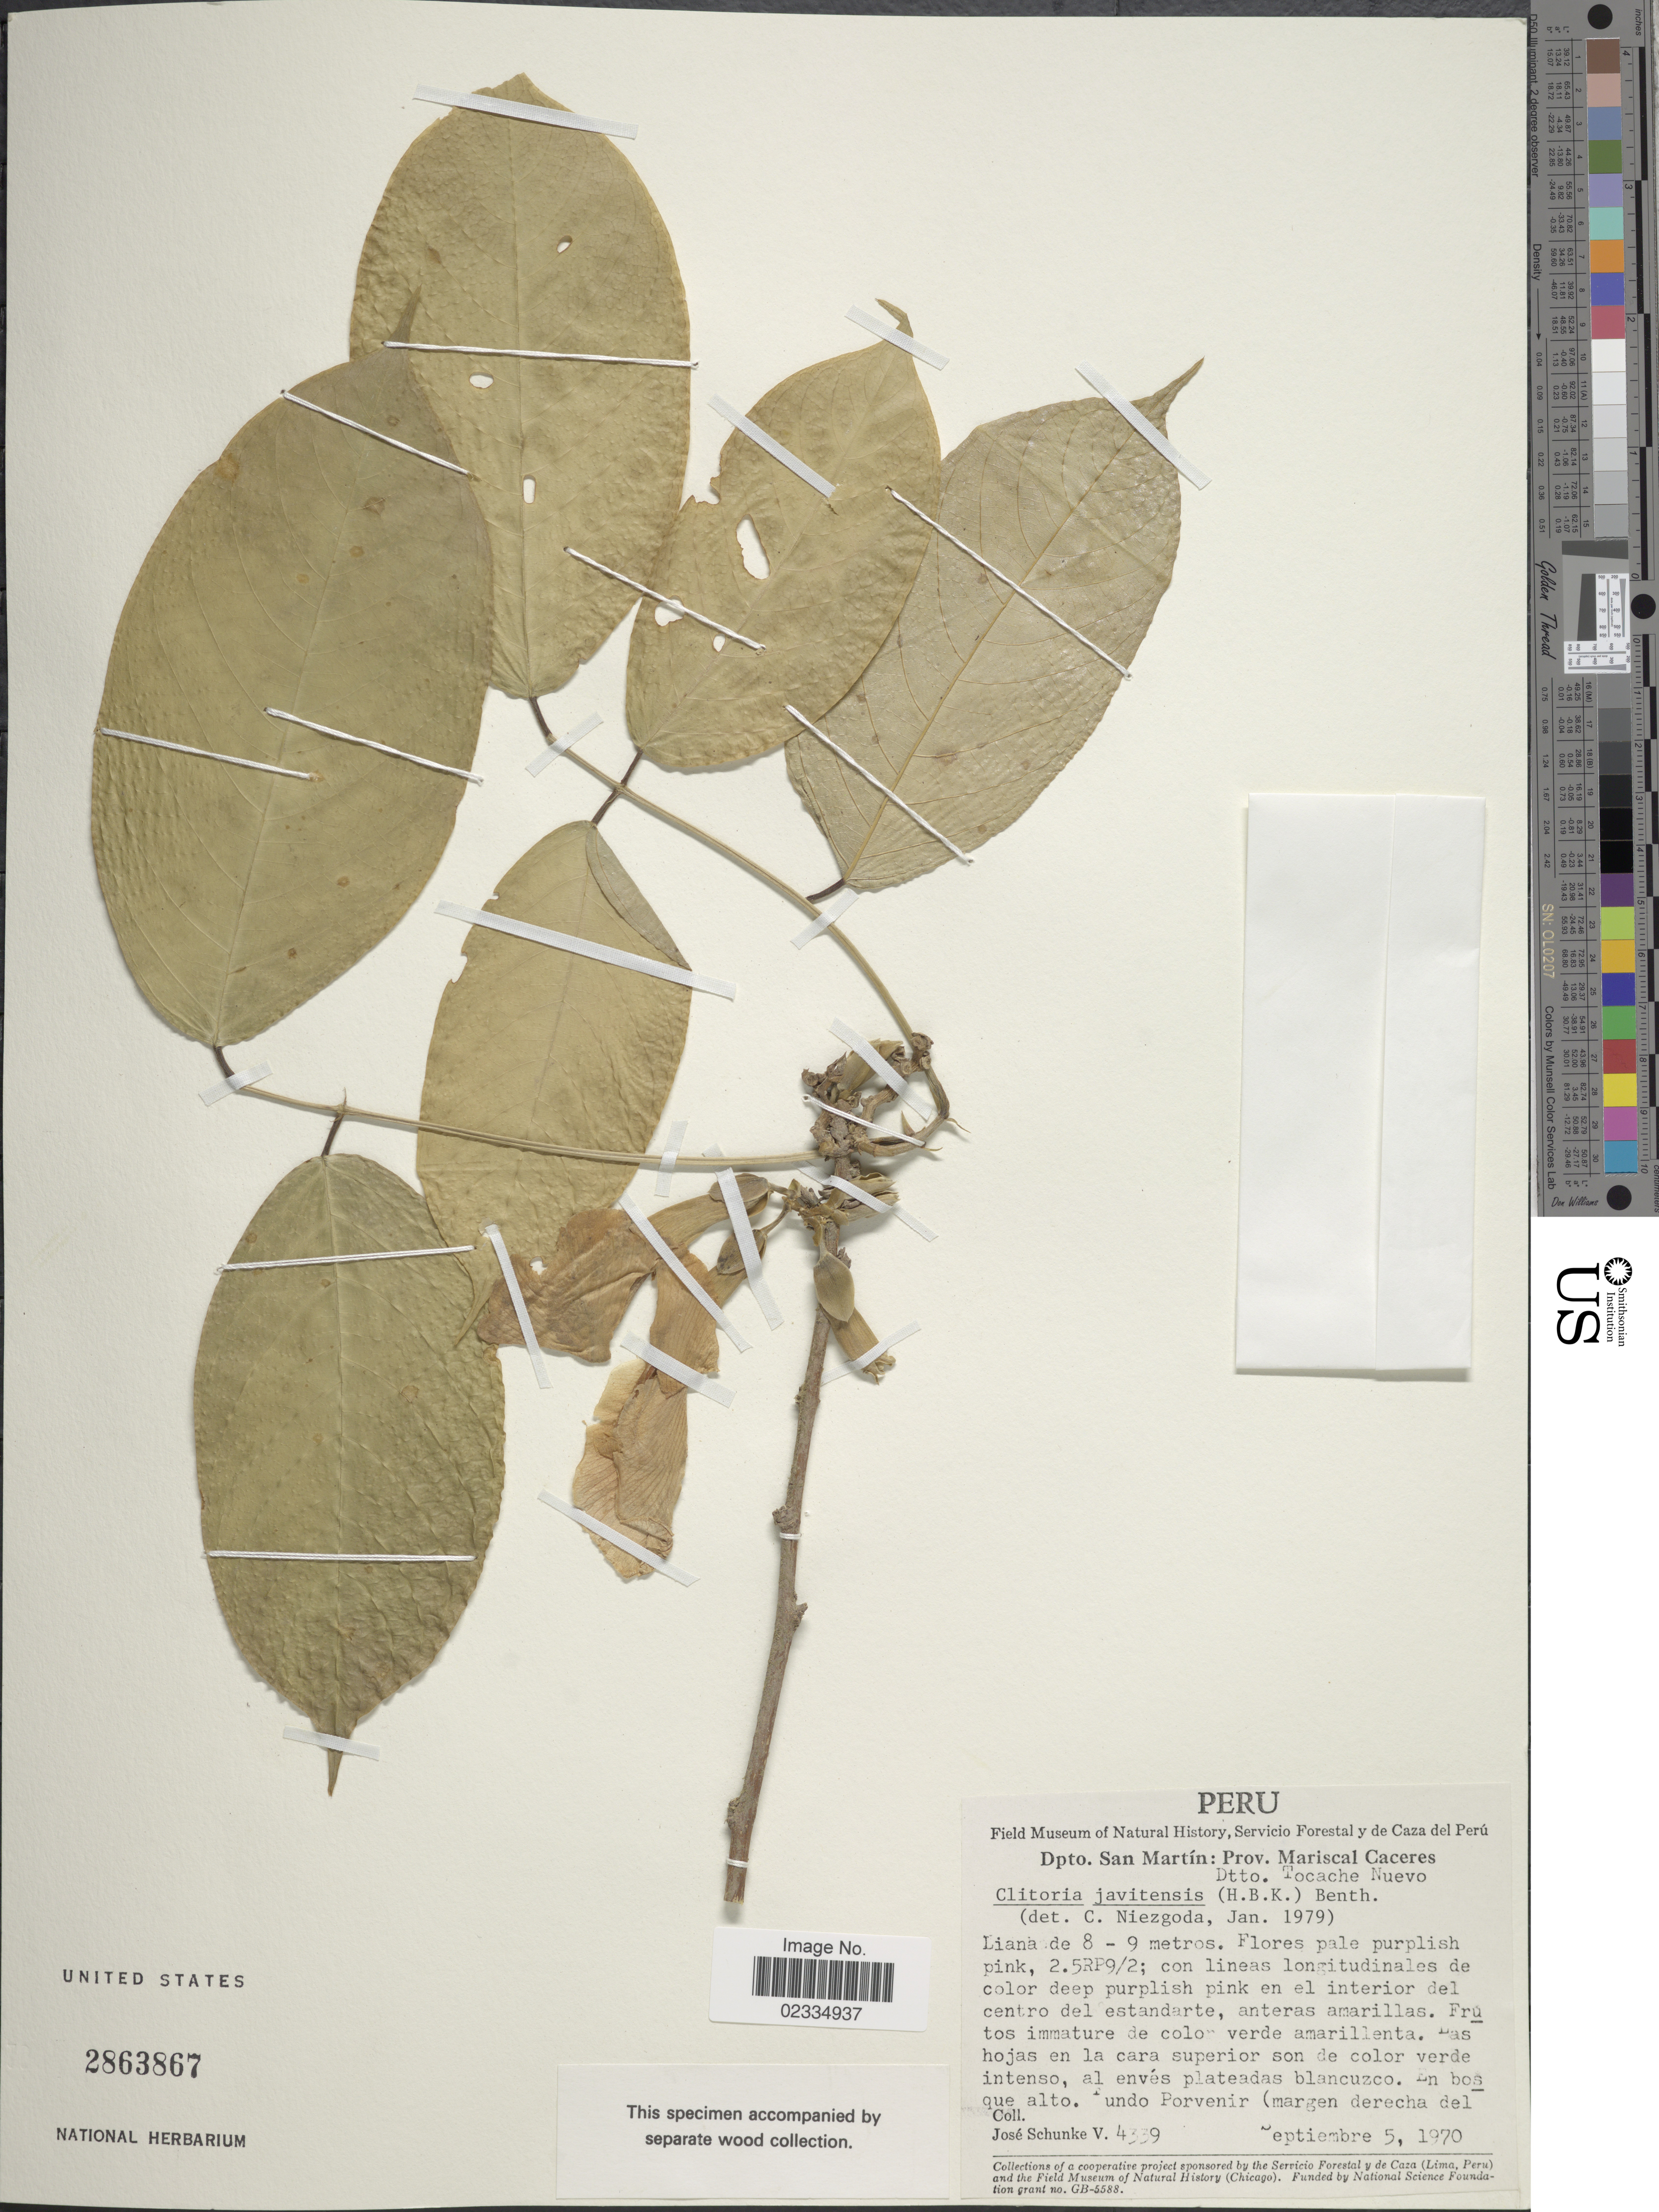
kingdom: Plantae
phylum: Tracheophyta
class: Magnoliopsida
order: Fabales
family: Fabaceae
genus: Clitoria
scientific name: Clitoria javitensis f. javitensis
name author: (Kunth) Benth.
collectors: J. Schunke Vigo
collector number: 4339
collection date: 1970-09-05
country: Peru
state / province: San Martín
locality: Prov. Mariscal Caceras. Dtto. Tocache Nuevo. Fundo Porvenir (margen derecha del)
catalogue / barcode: US 2863867